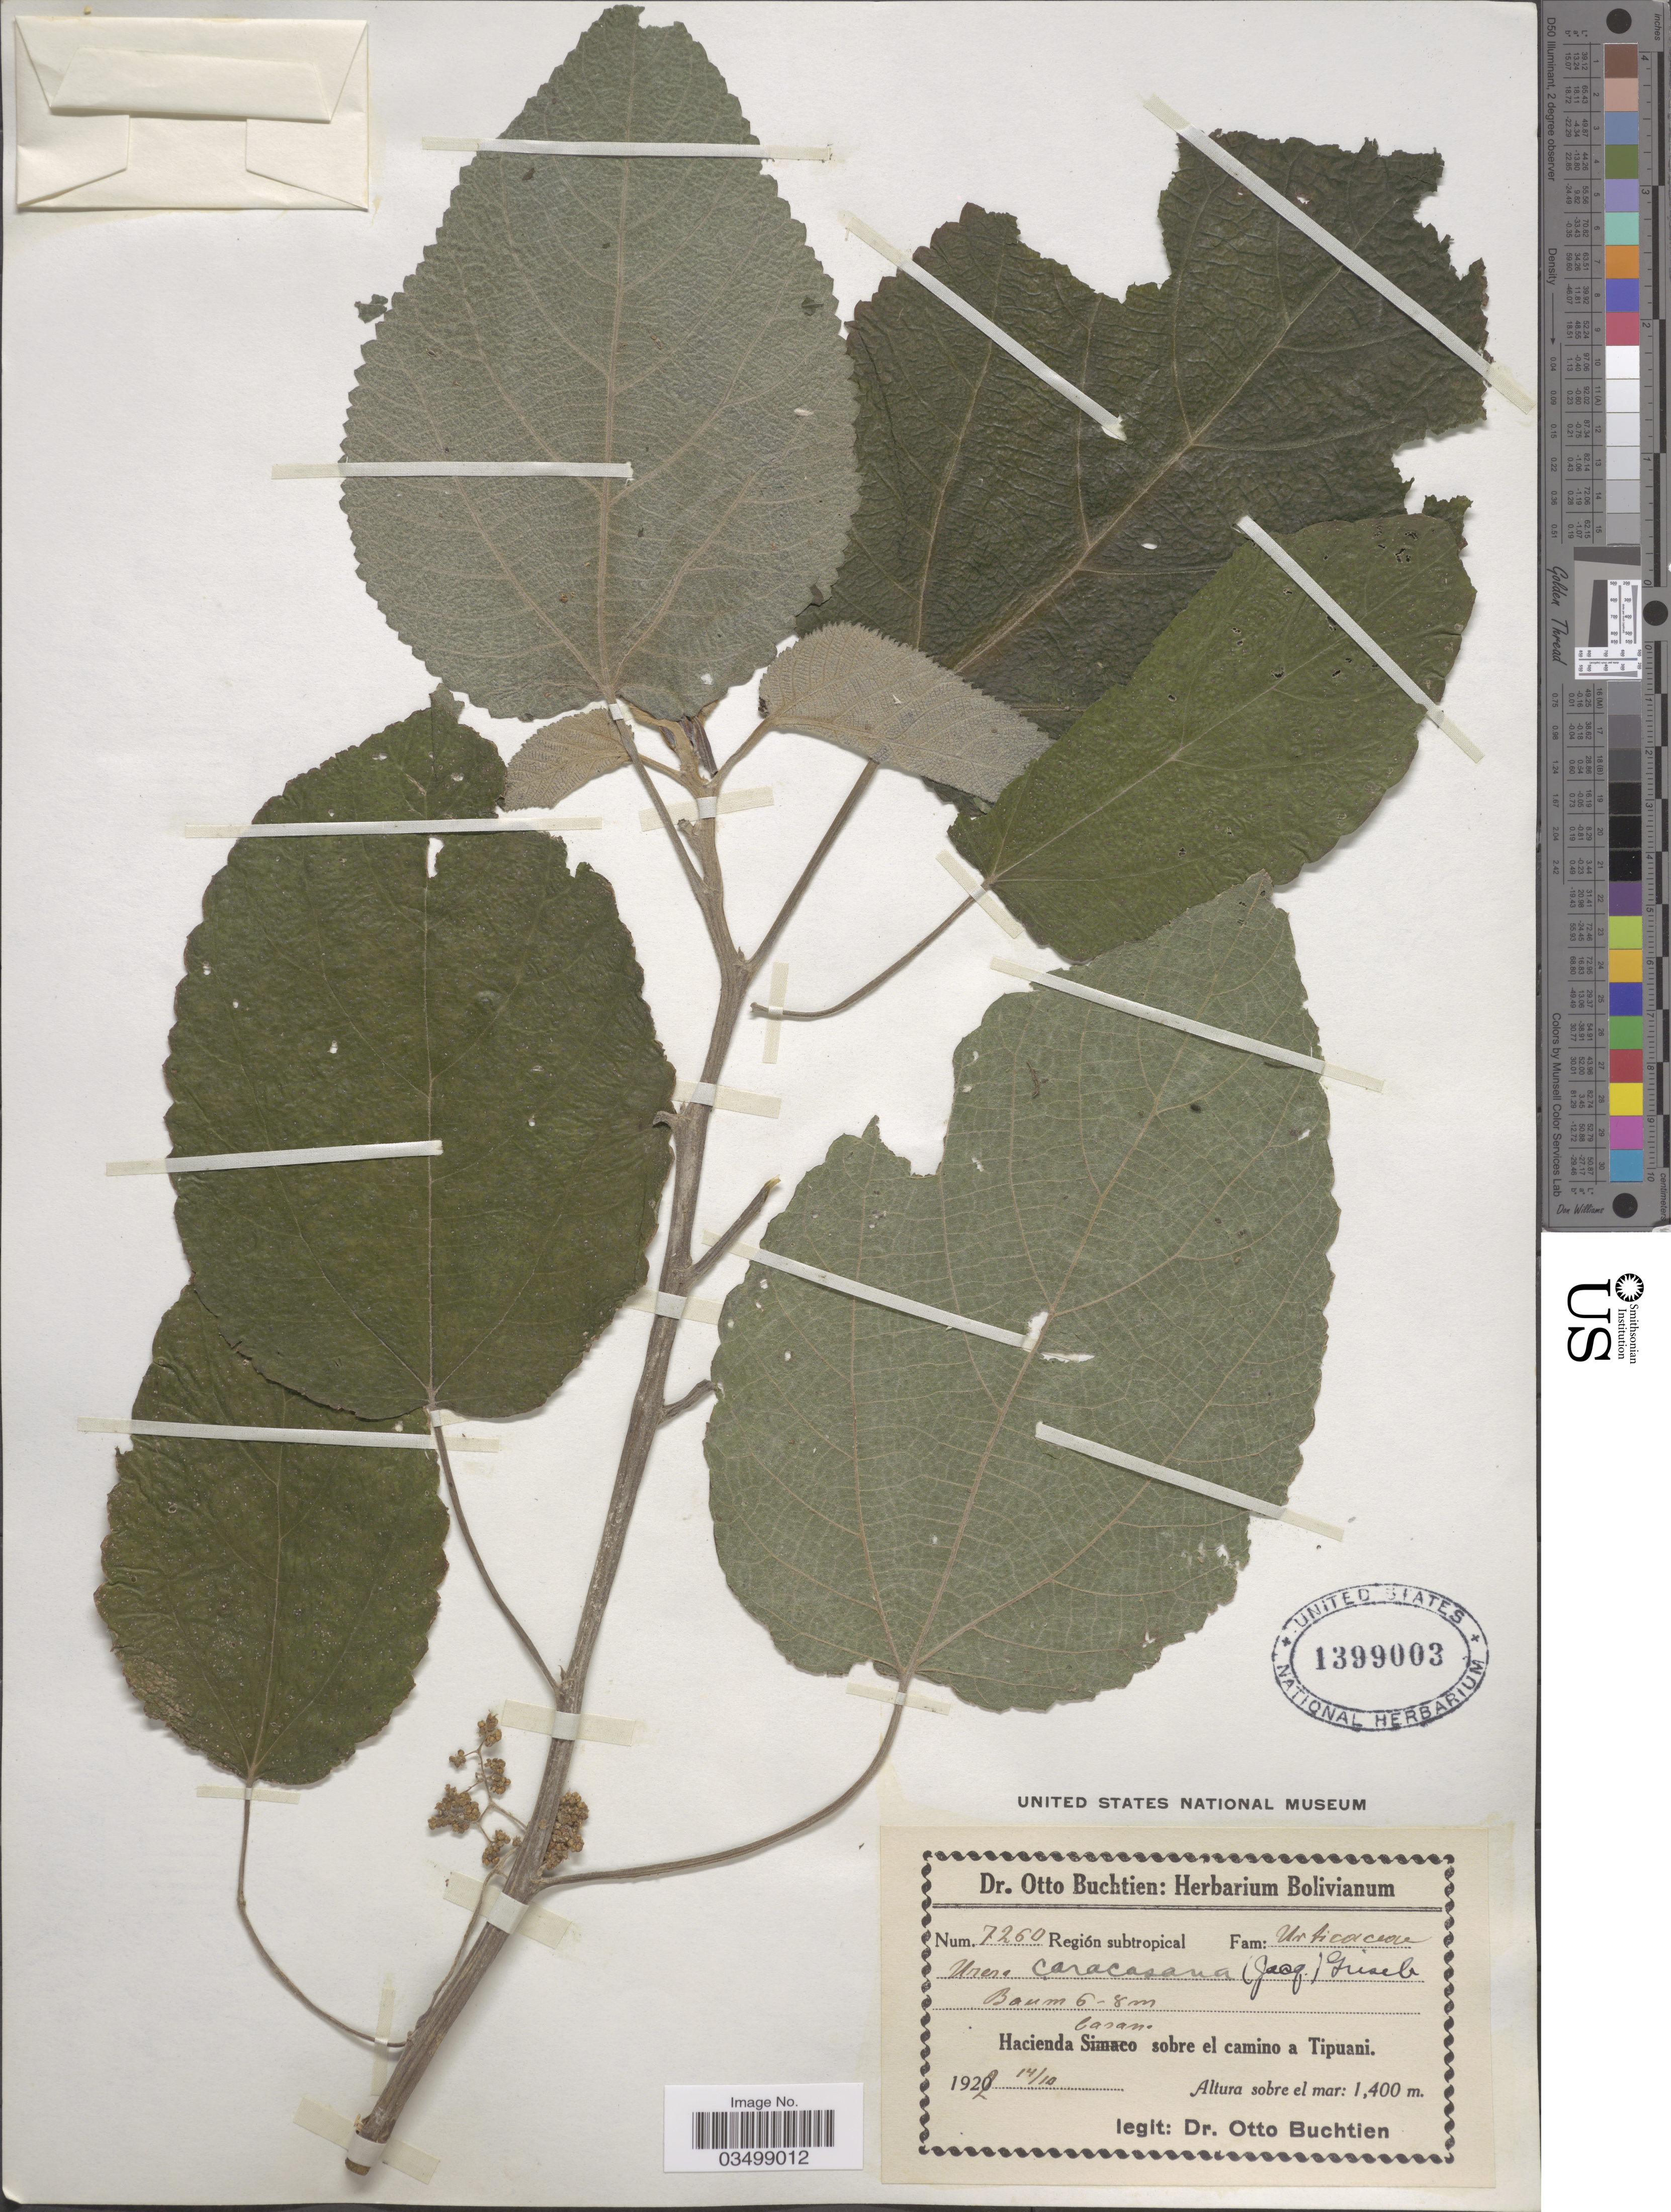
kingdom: Plantae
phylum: Tracheophyta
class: Magnoliopsida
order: Rosales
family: Urticaceae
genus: Urera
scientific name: Urera caracasana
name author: (Jacq.) Gaudich. ex Griseb.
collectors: O. Buchtien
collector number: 7260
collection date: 1922-10-14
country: Bolivia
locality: Región subtropical. Hacienda Casana* sobre el camino a Tipuani.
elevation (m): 1400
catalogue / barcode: US 1399003